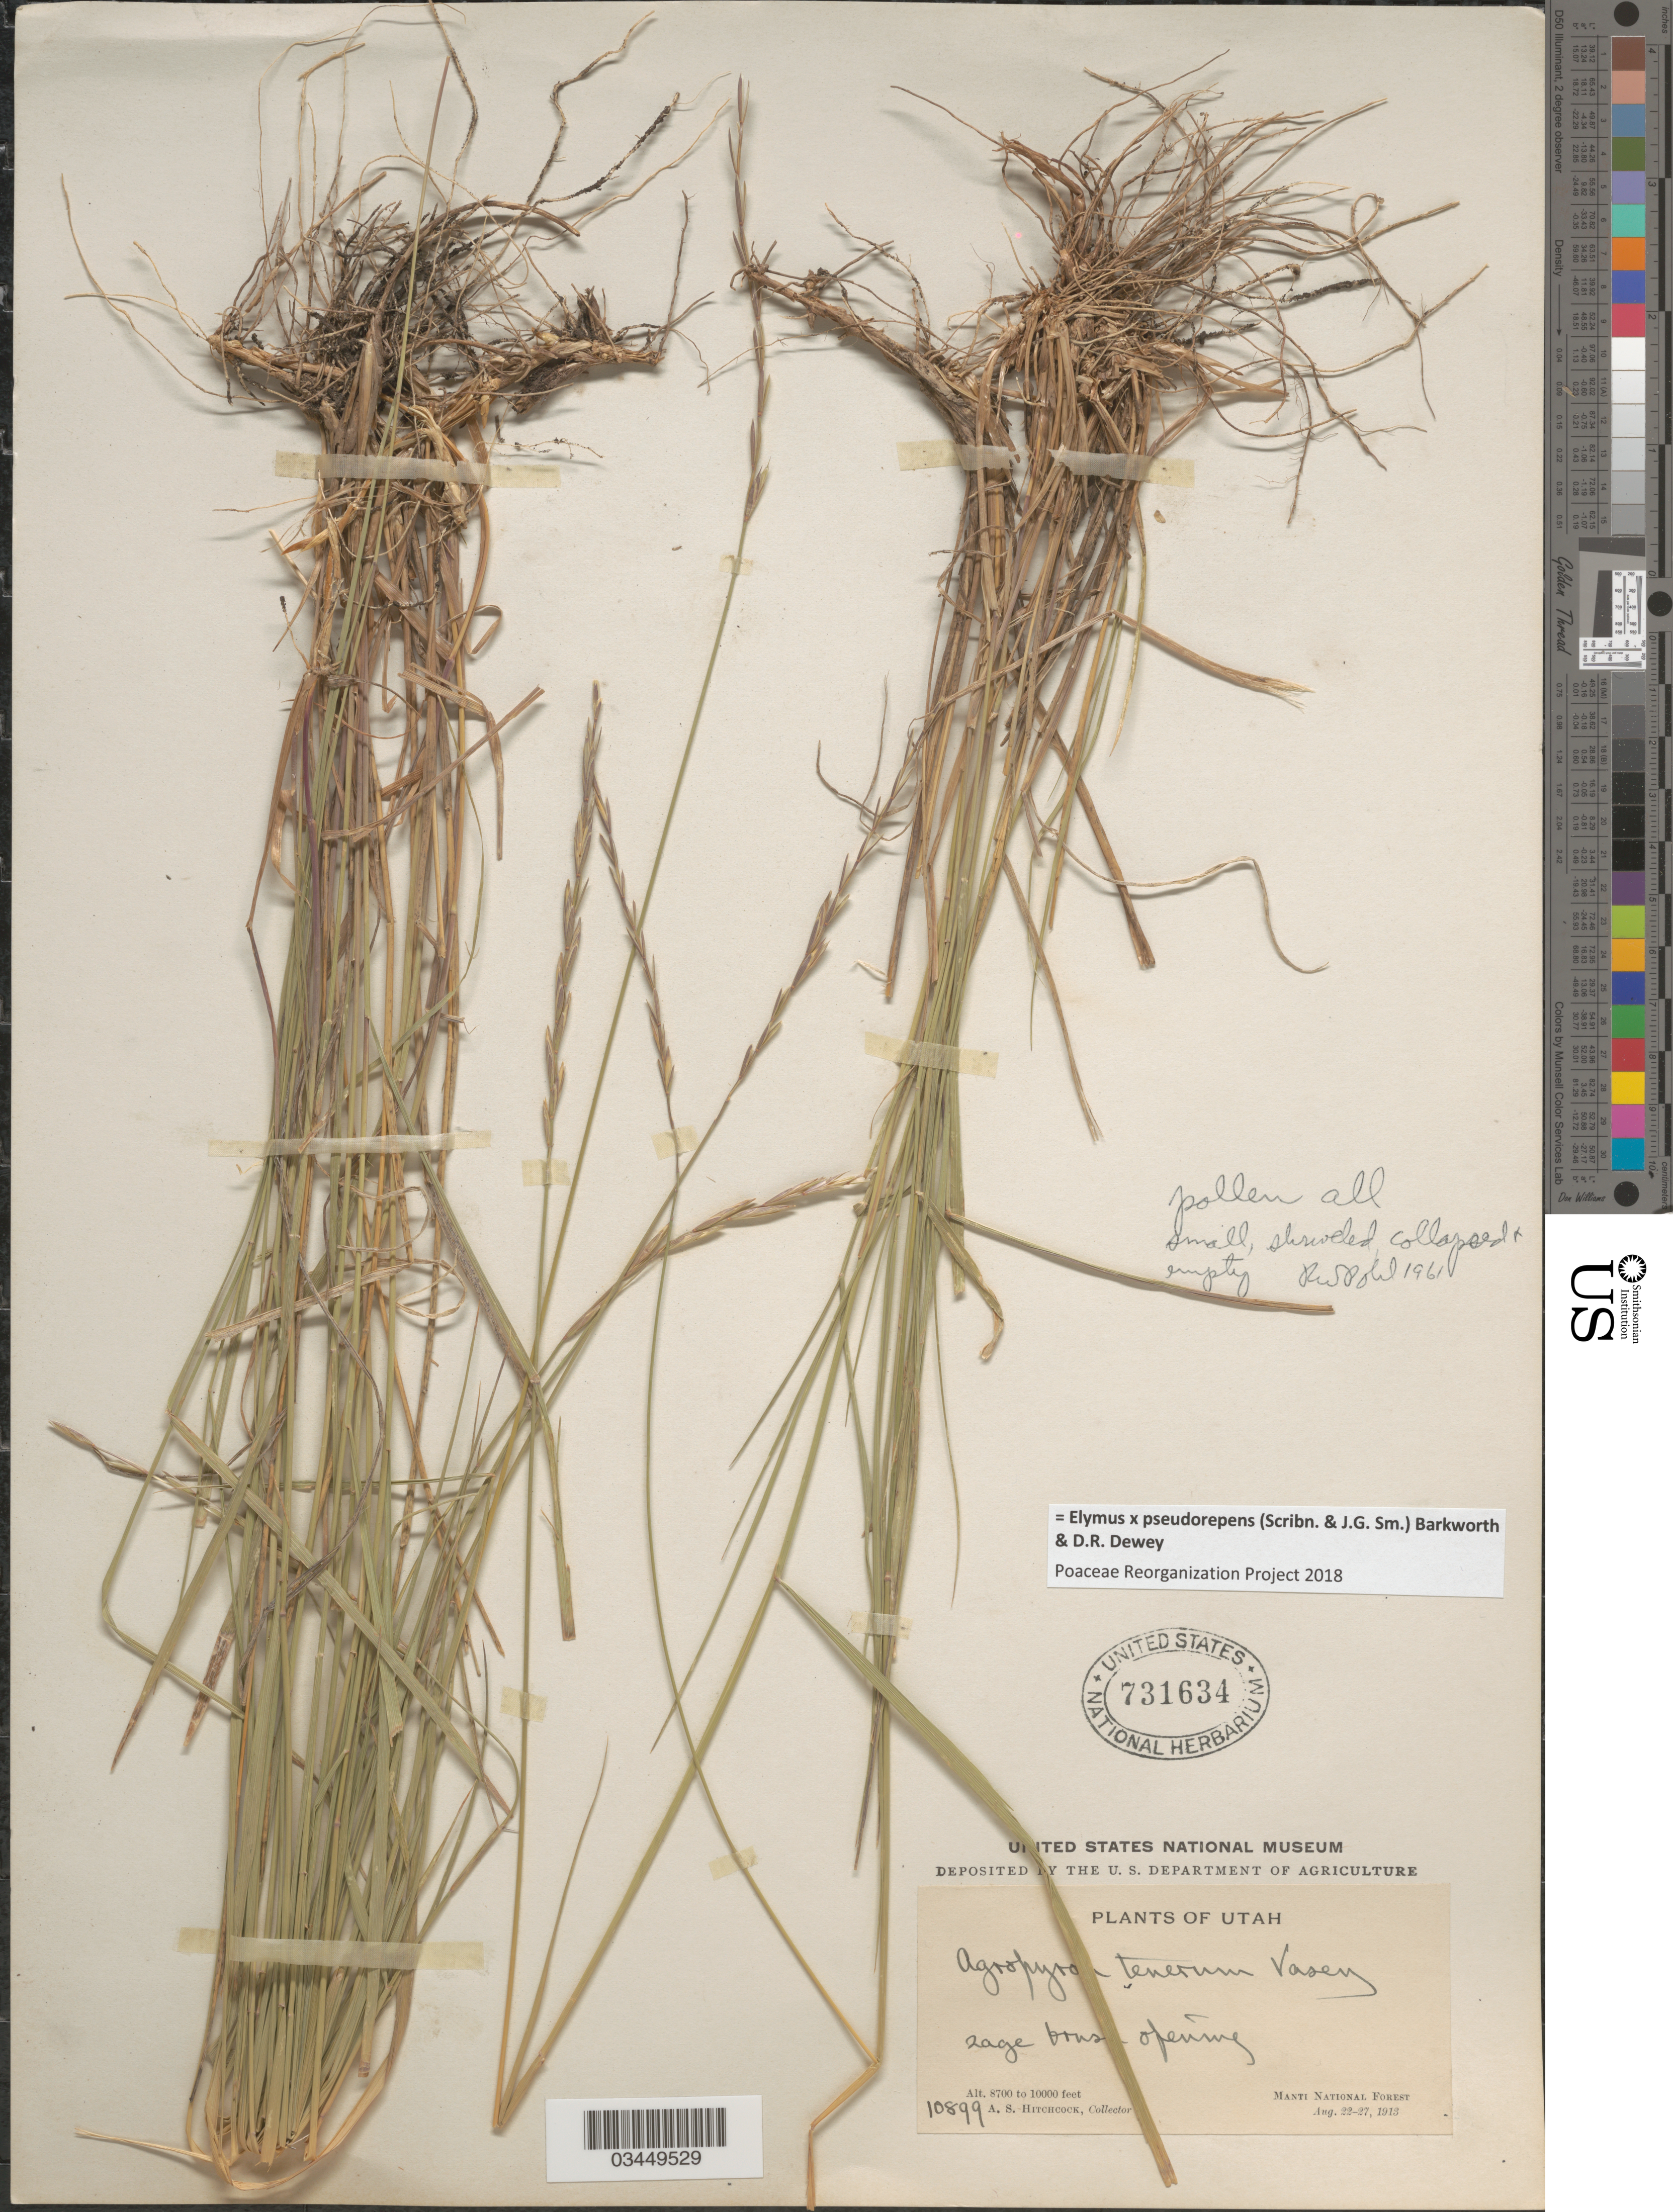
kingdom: Plantae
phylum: Tracheophyta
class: Liliopsida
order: Poales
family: Poaceae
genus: Elymus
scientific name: Elymus x pseudorepens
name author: (Scribn. & J.G. Sm.) Barkworth & Dewey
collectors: A. S. Hitchcock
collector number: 10899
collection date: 1913-08-22/1913-08-27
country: United States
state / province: Utah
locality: Manti National Forest.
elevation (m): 2652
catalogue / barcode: US 731634